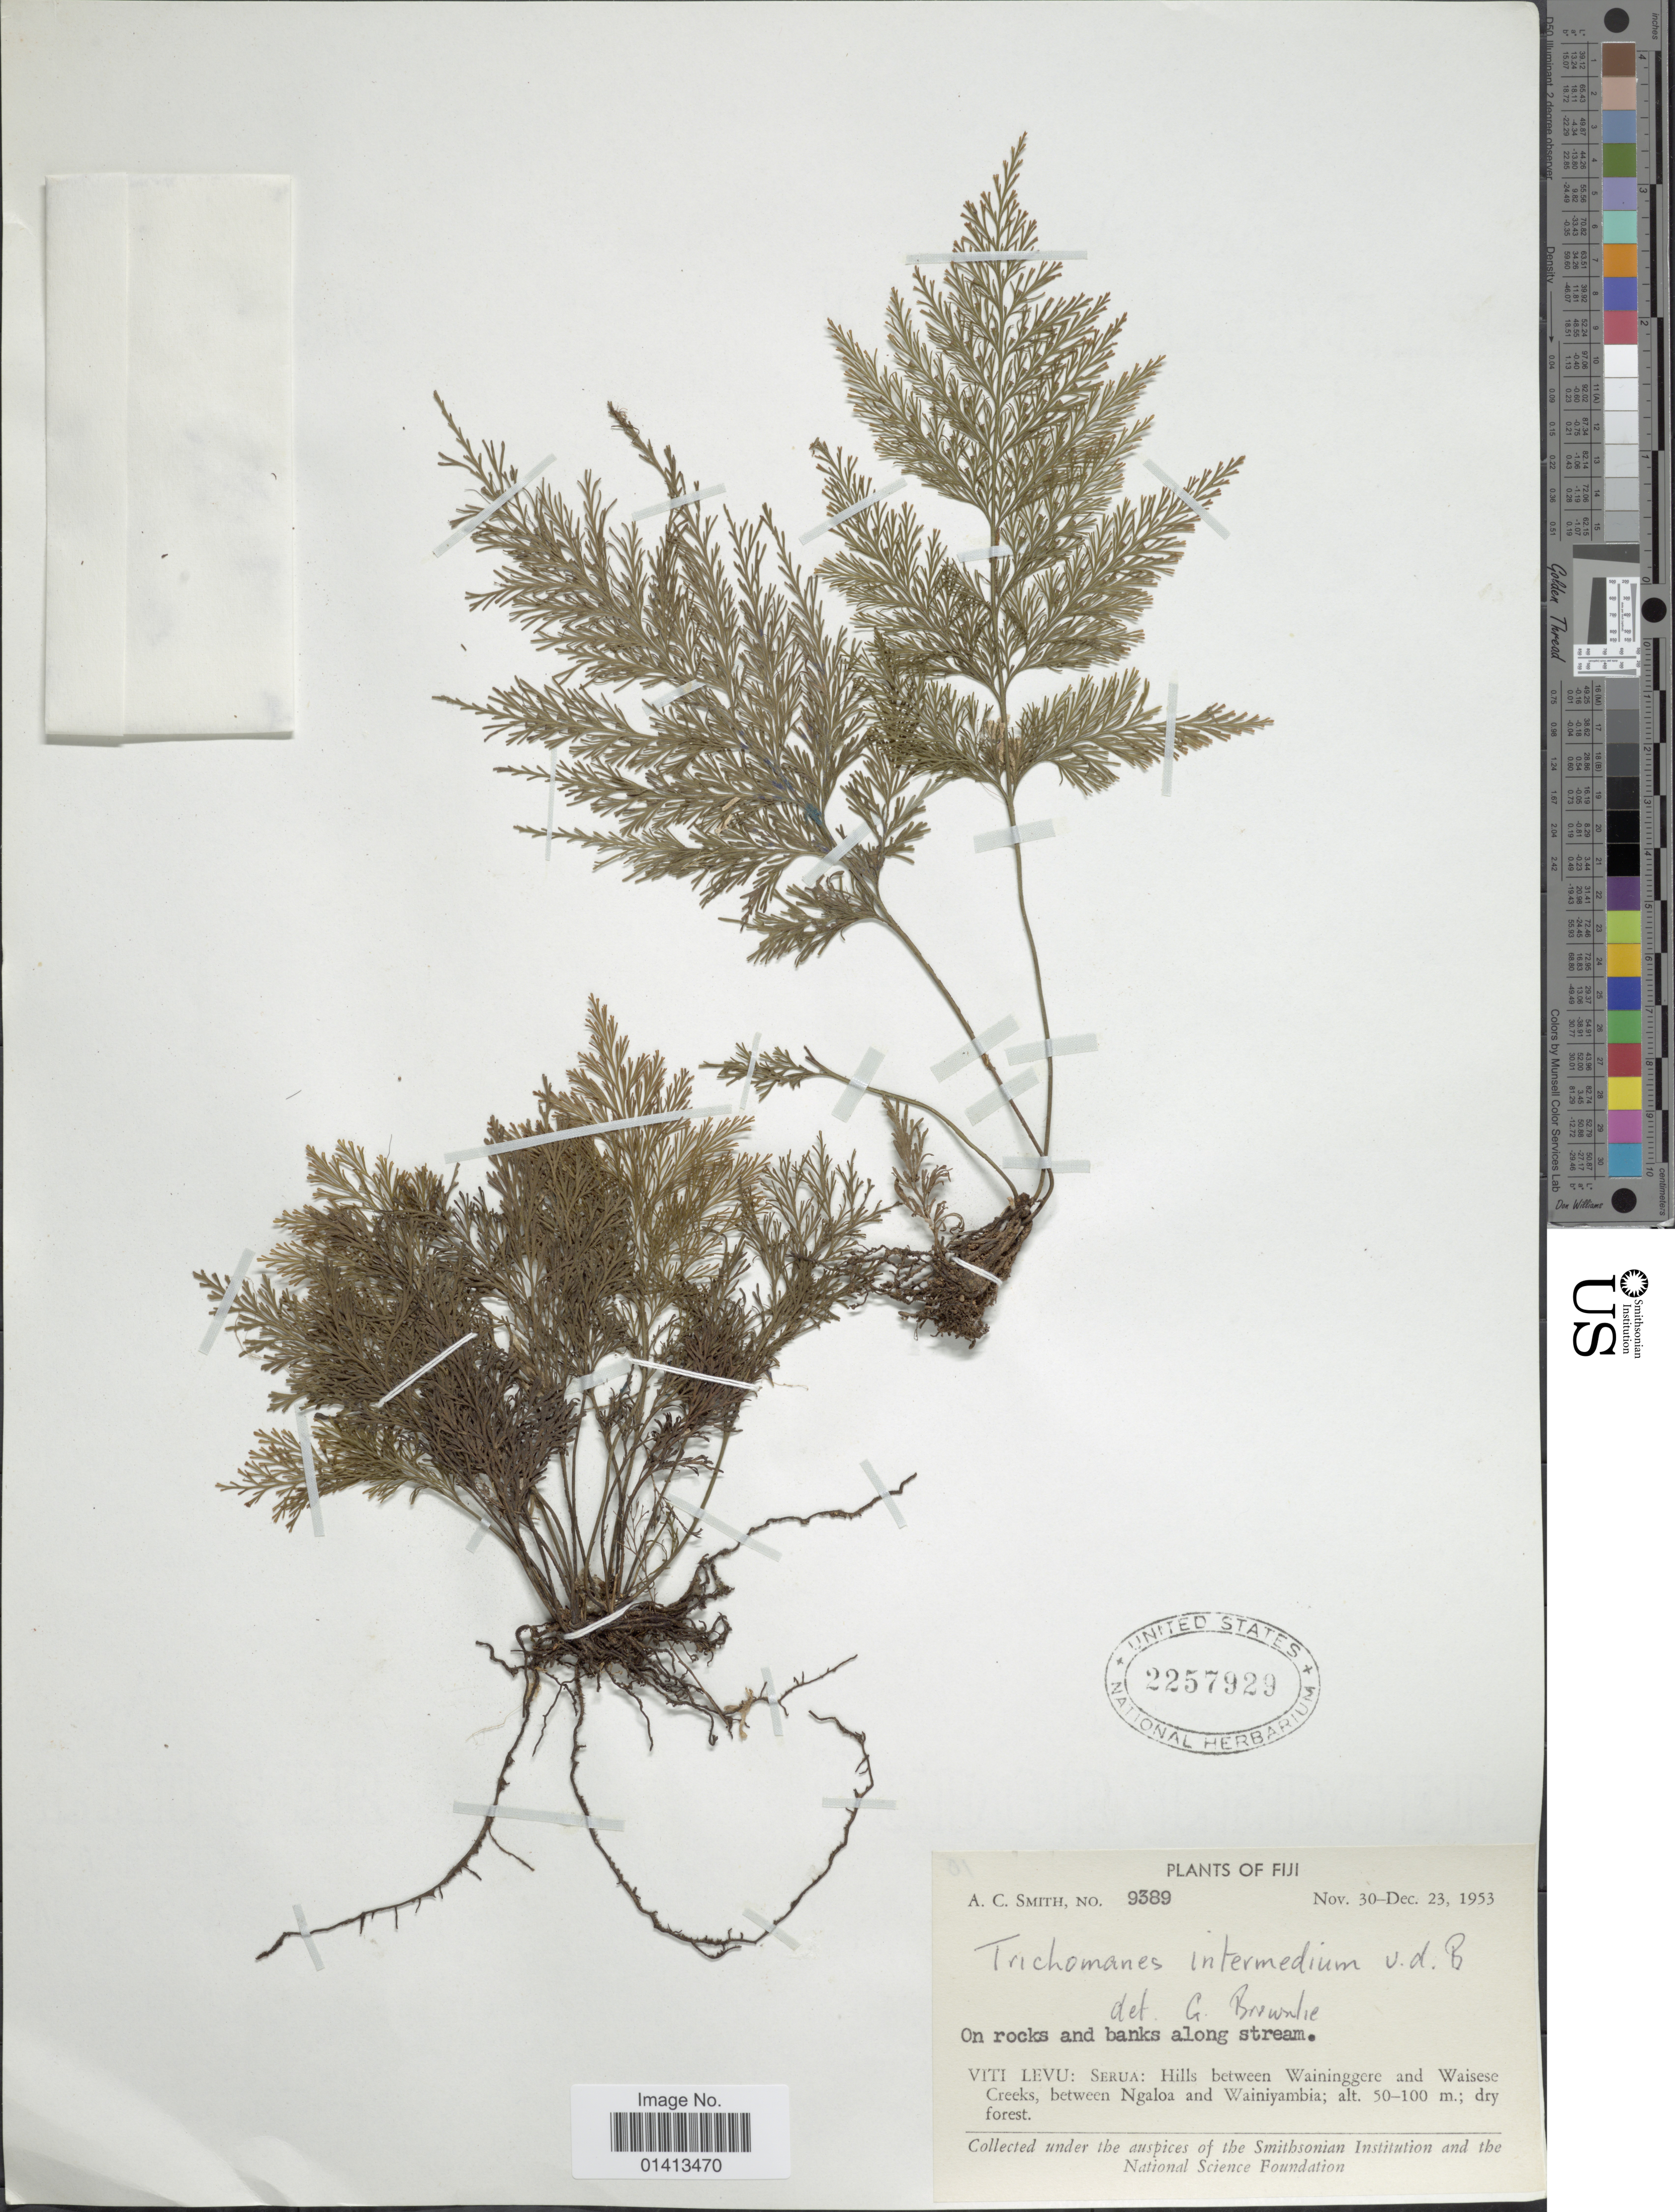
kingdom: Plantae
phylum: Tracheophyta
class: Polypodiopsida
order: Hymenophyllales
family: Hymenophyllaceae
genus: Crepidomanes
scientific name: Crepidomanes intermedium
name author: (Bosch) Ebihara & K. Iwats.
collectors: A. C. Smith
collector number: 9389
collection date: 1953-11-30/1953-12-23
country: Fiji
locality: Viti Levu: Serua: Hills between Waininggere and Waisese Creeks, between Ngaloa and Wainiyambia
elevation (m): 50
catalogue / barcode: US 2257929